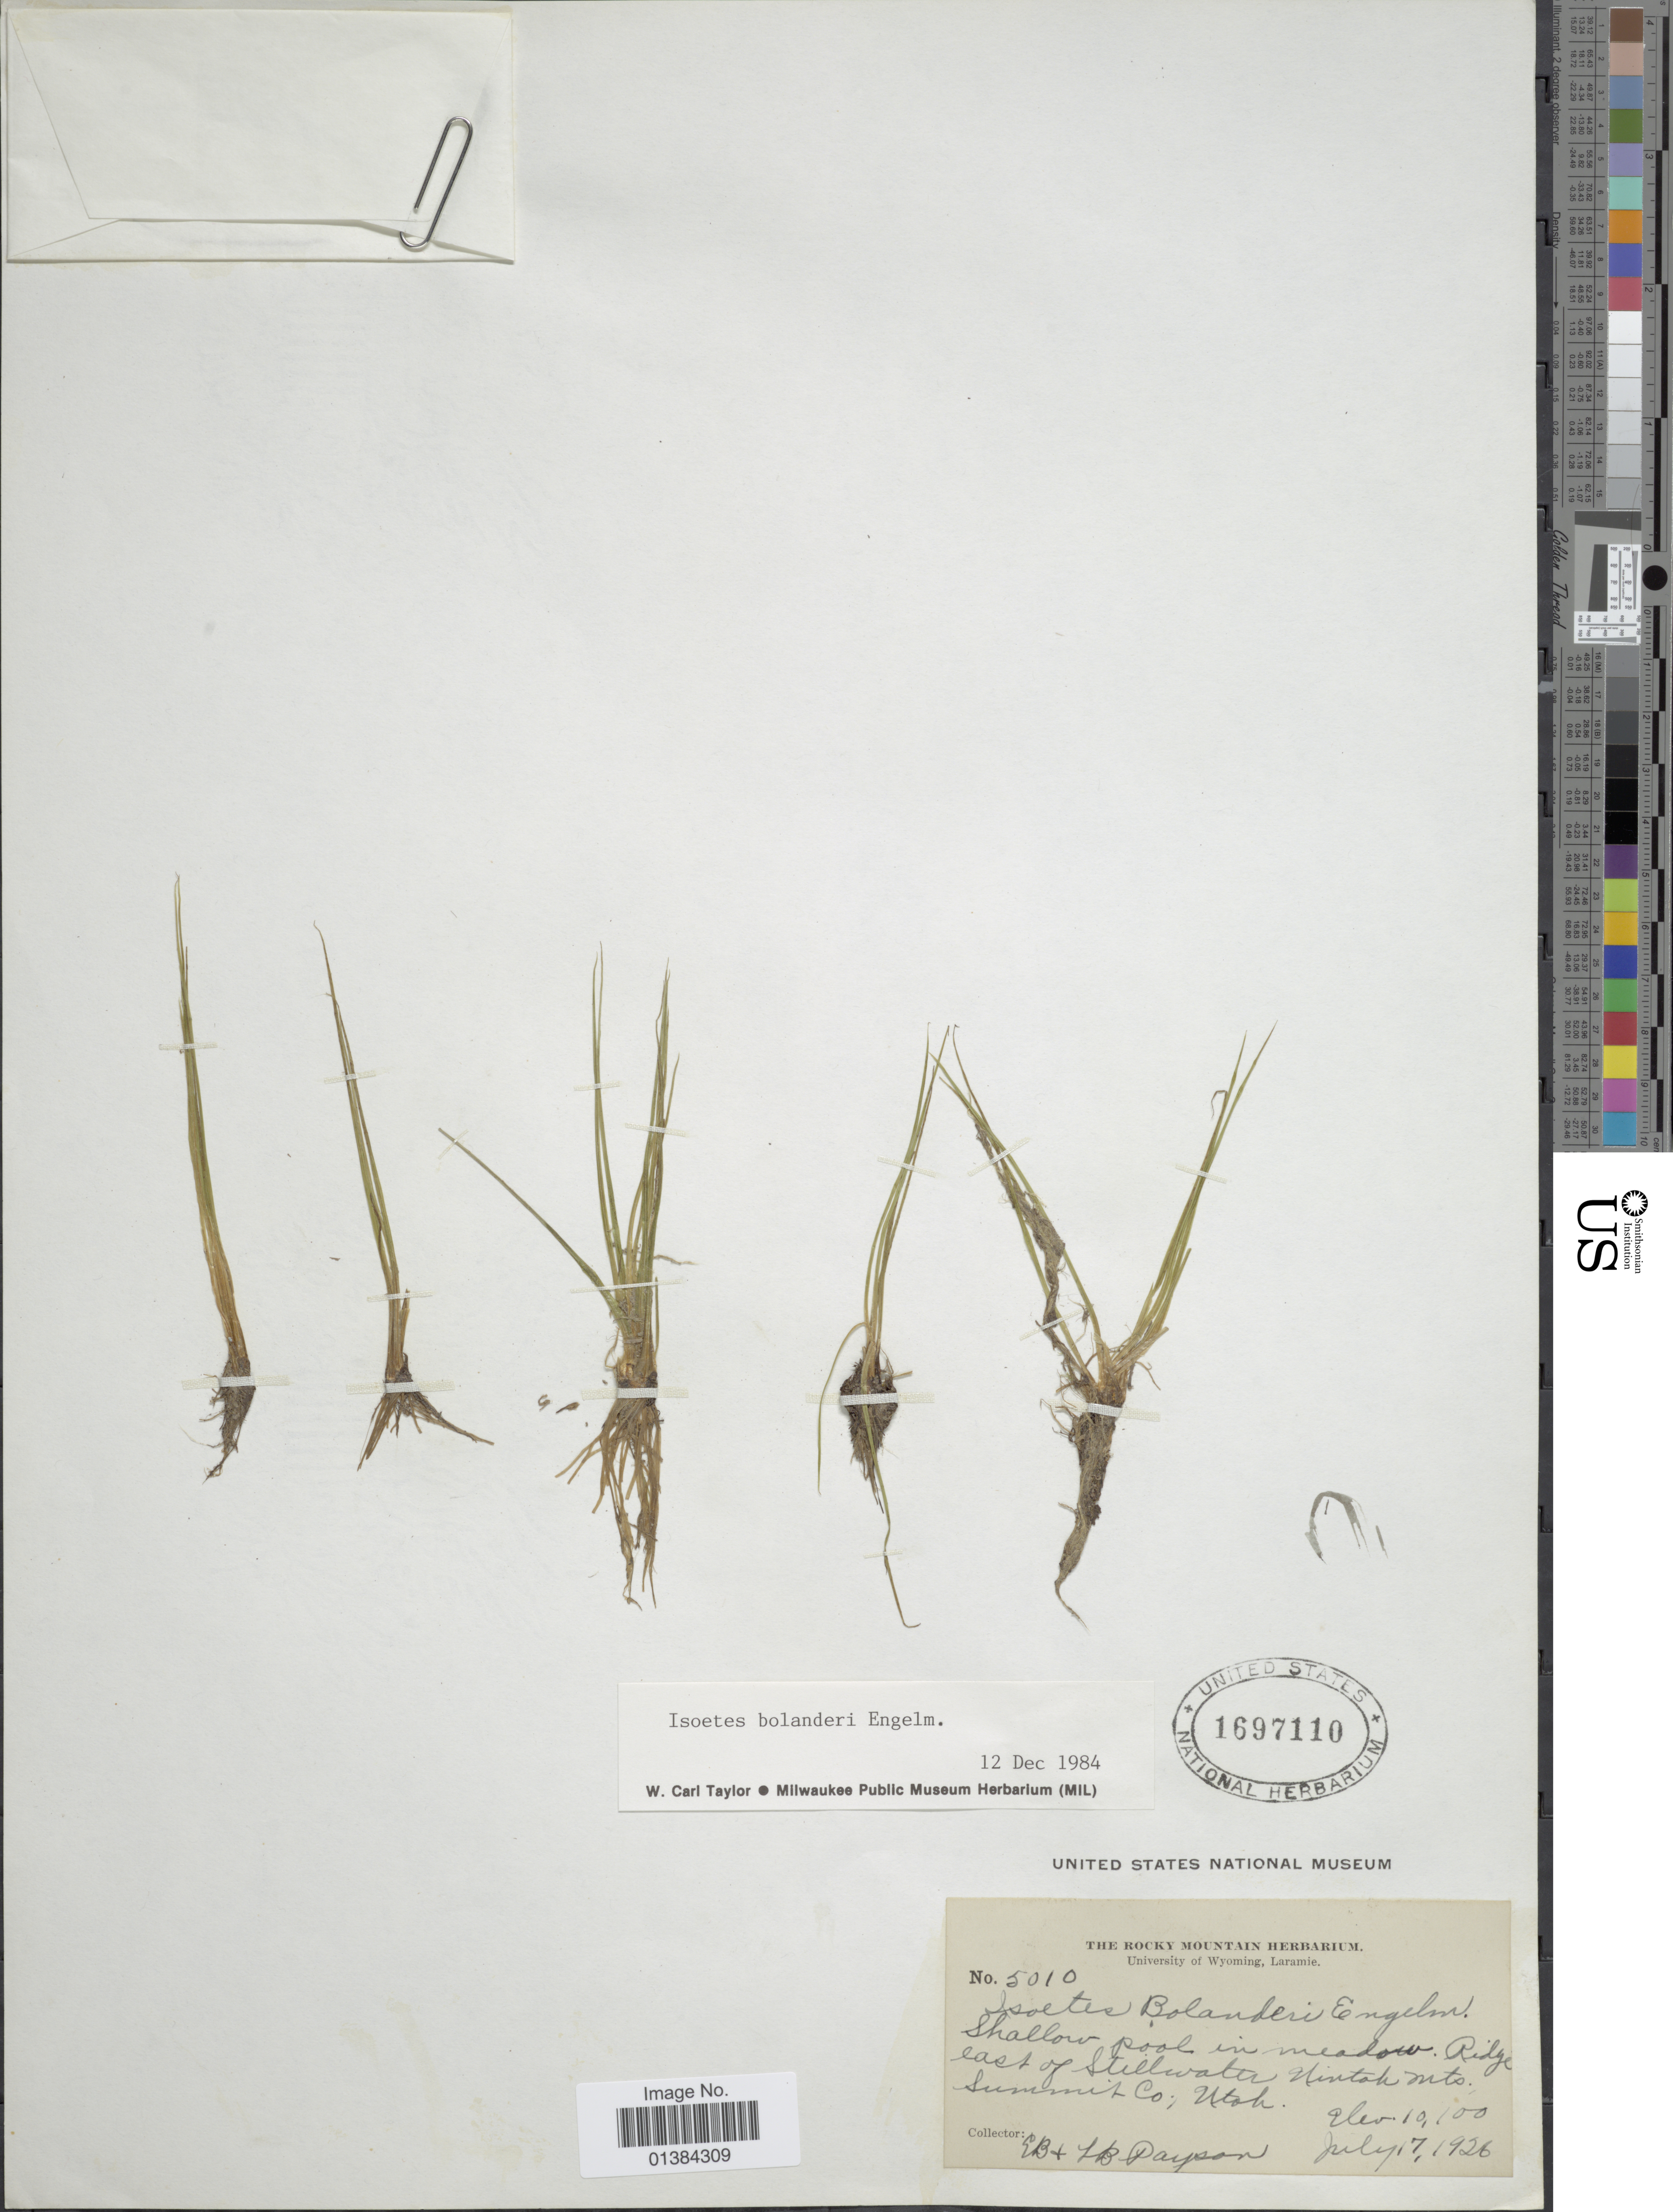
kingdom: Plantae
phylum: Tracheophyta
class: Lycopodiopsida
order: Isoetales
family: Isoetaceae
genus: Isoetes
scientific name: Isoetes bolanderi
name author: Engelm.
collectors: E. B. Payson & L. Payson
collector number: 5010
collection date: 1926-07-17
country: United States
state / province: Utah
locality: Ridge east of Stillwater Uintah Mts., Summit Co.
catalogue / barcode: US 1697110